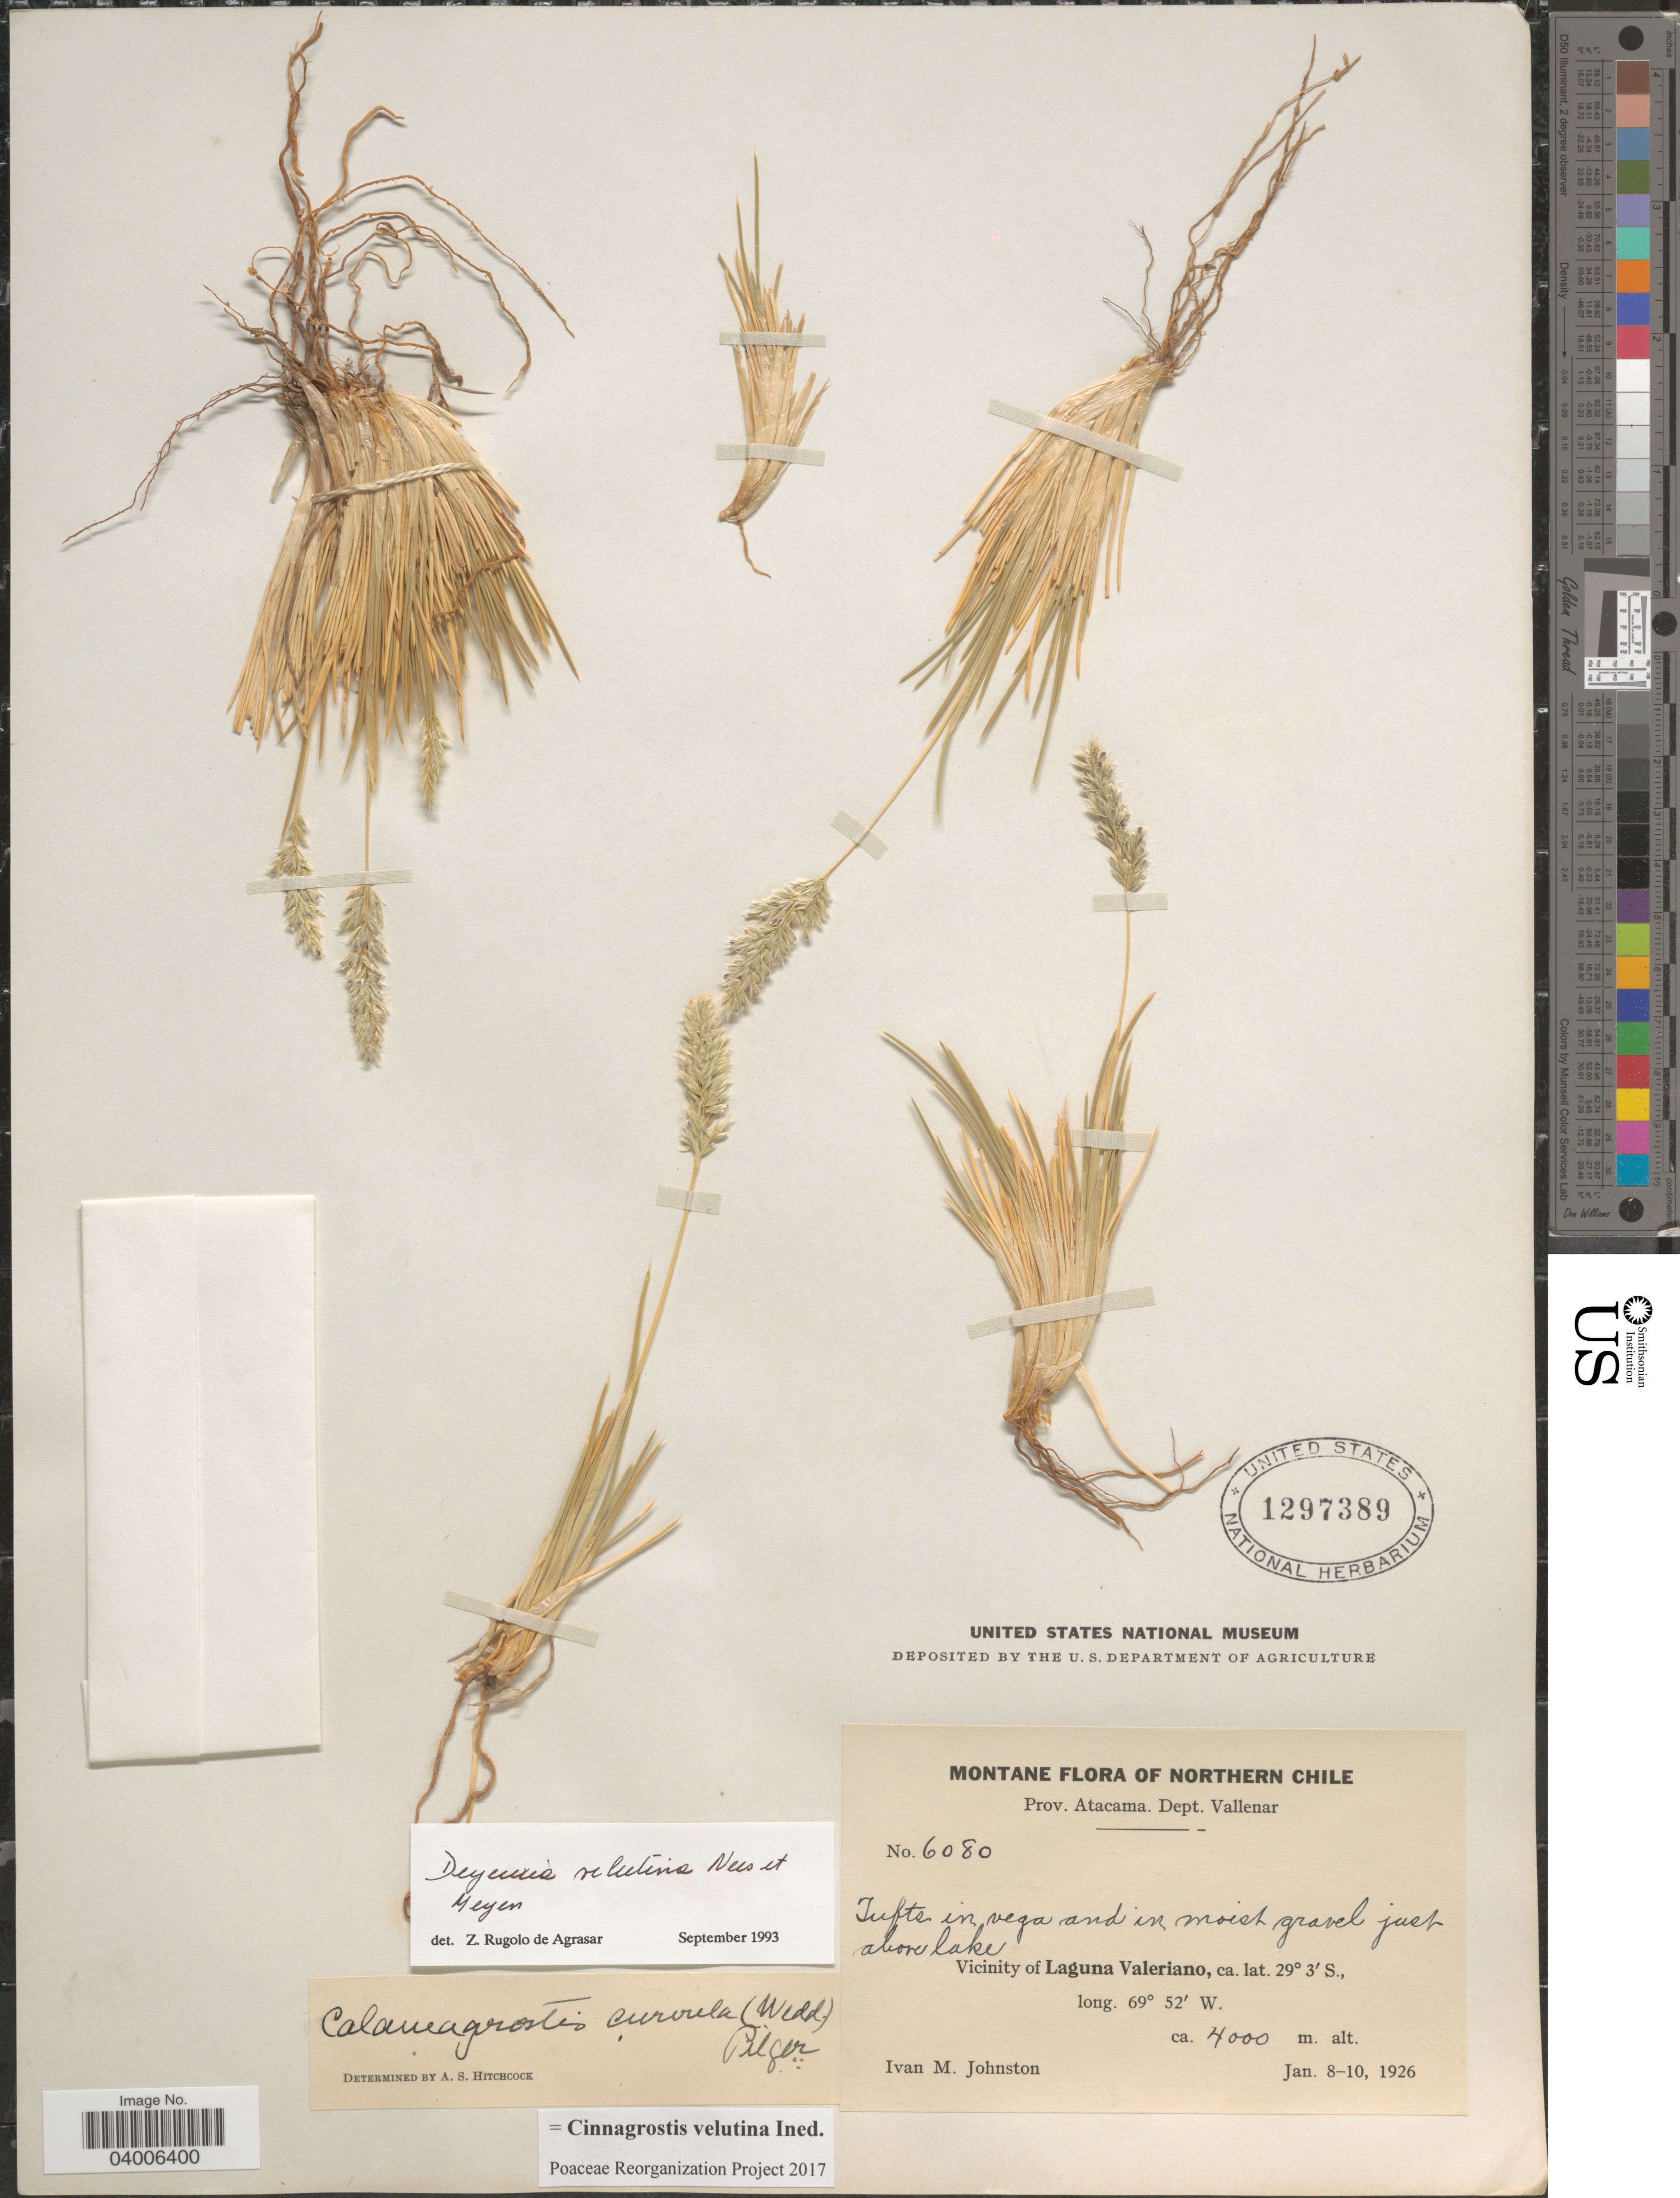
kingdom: Plantae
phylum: Tracheophyta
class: Liliopsida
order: Poales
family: Poaceae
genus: Cinnagrostis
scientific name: Cinnagrostis velutina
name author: (Nees & Meyen) P.M. Peterson et al.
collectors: I.M. Johnston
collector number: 6080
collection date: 1926-01-08/1926-01-10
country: Chile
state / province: Atacama (III)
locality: Northern Chile. Dept. Vallenar. Tufts in vega and in moist gravel just above lake. Vicinity of Laguna Valeriano.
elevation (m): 4000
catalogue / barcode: US 1297389